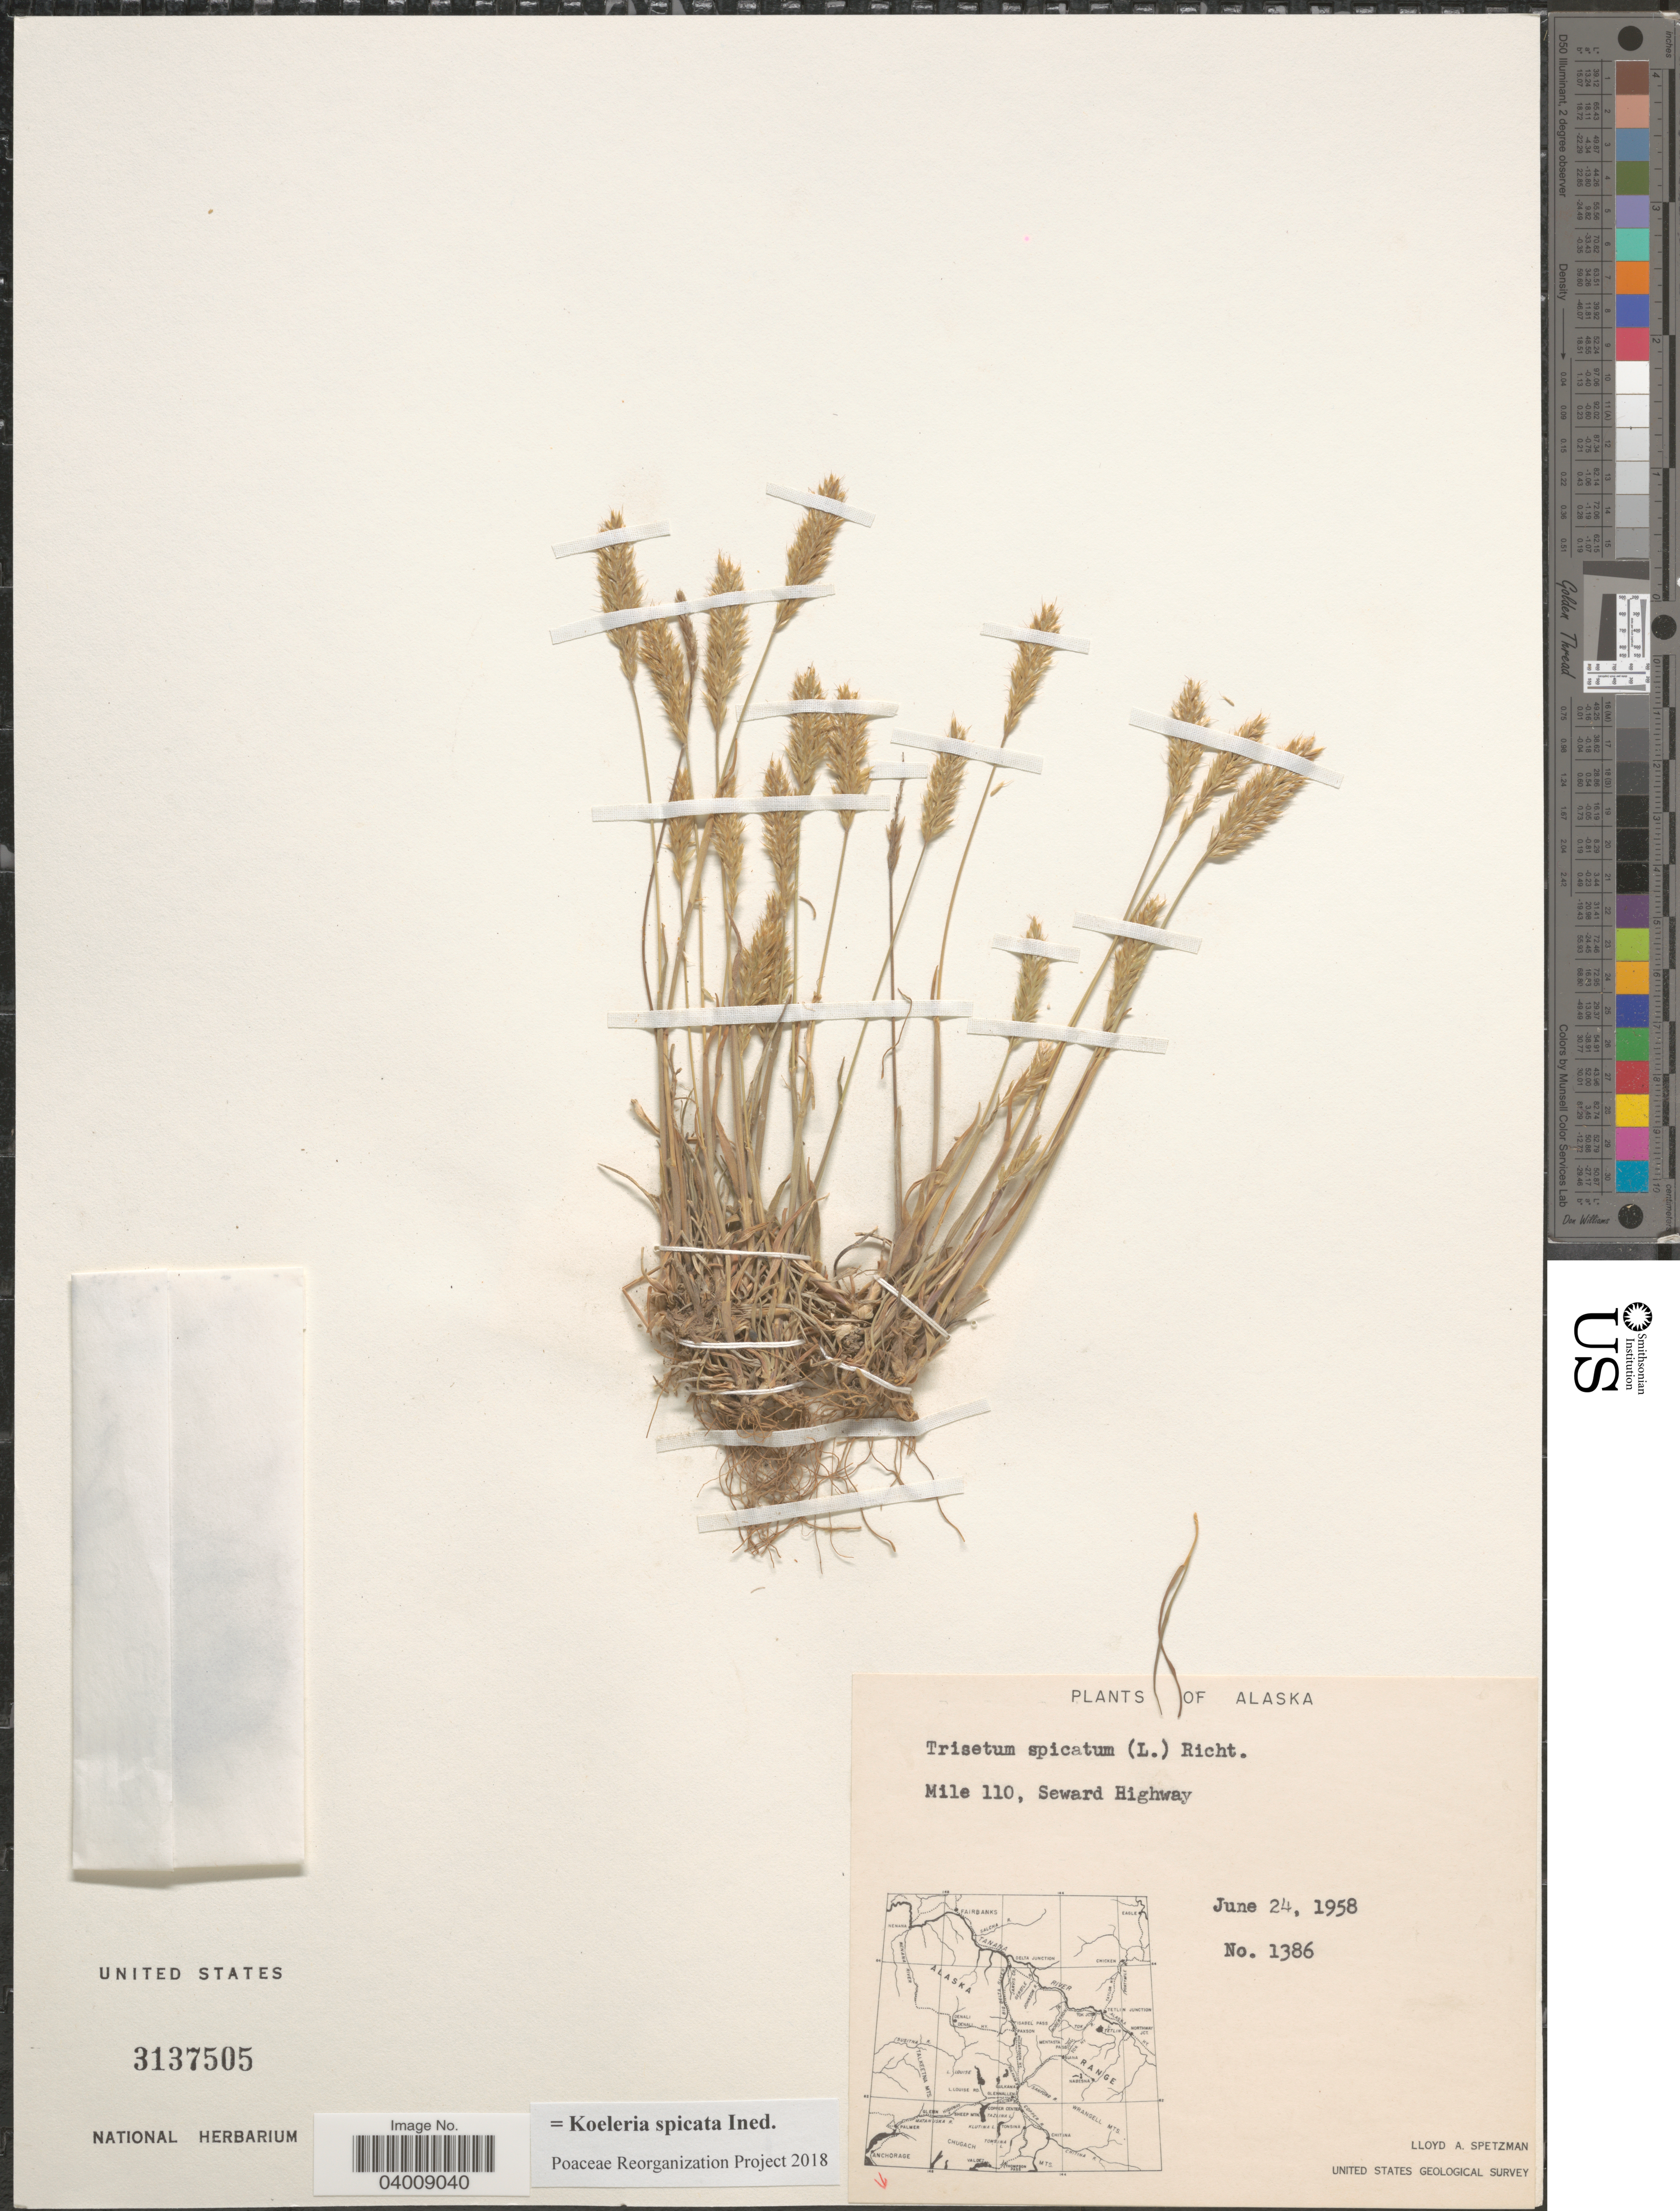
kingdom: Plantae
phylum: Tracheophyta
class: Liliopsida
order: Poales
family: Poaceae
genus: Koeleria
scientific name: Koeleria spicata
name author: (L.) Barberá et al.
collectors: L. Spetzman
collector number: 1386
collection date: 1958-06-24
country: United States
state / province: Alaska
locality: Mile 110, Seward Highway.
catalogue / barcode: US 3137505